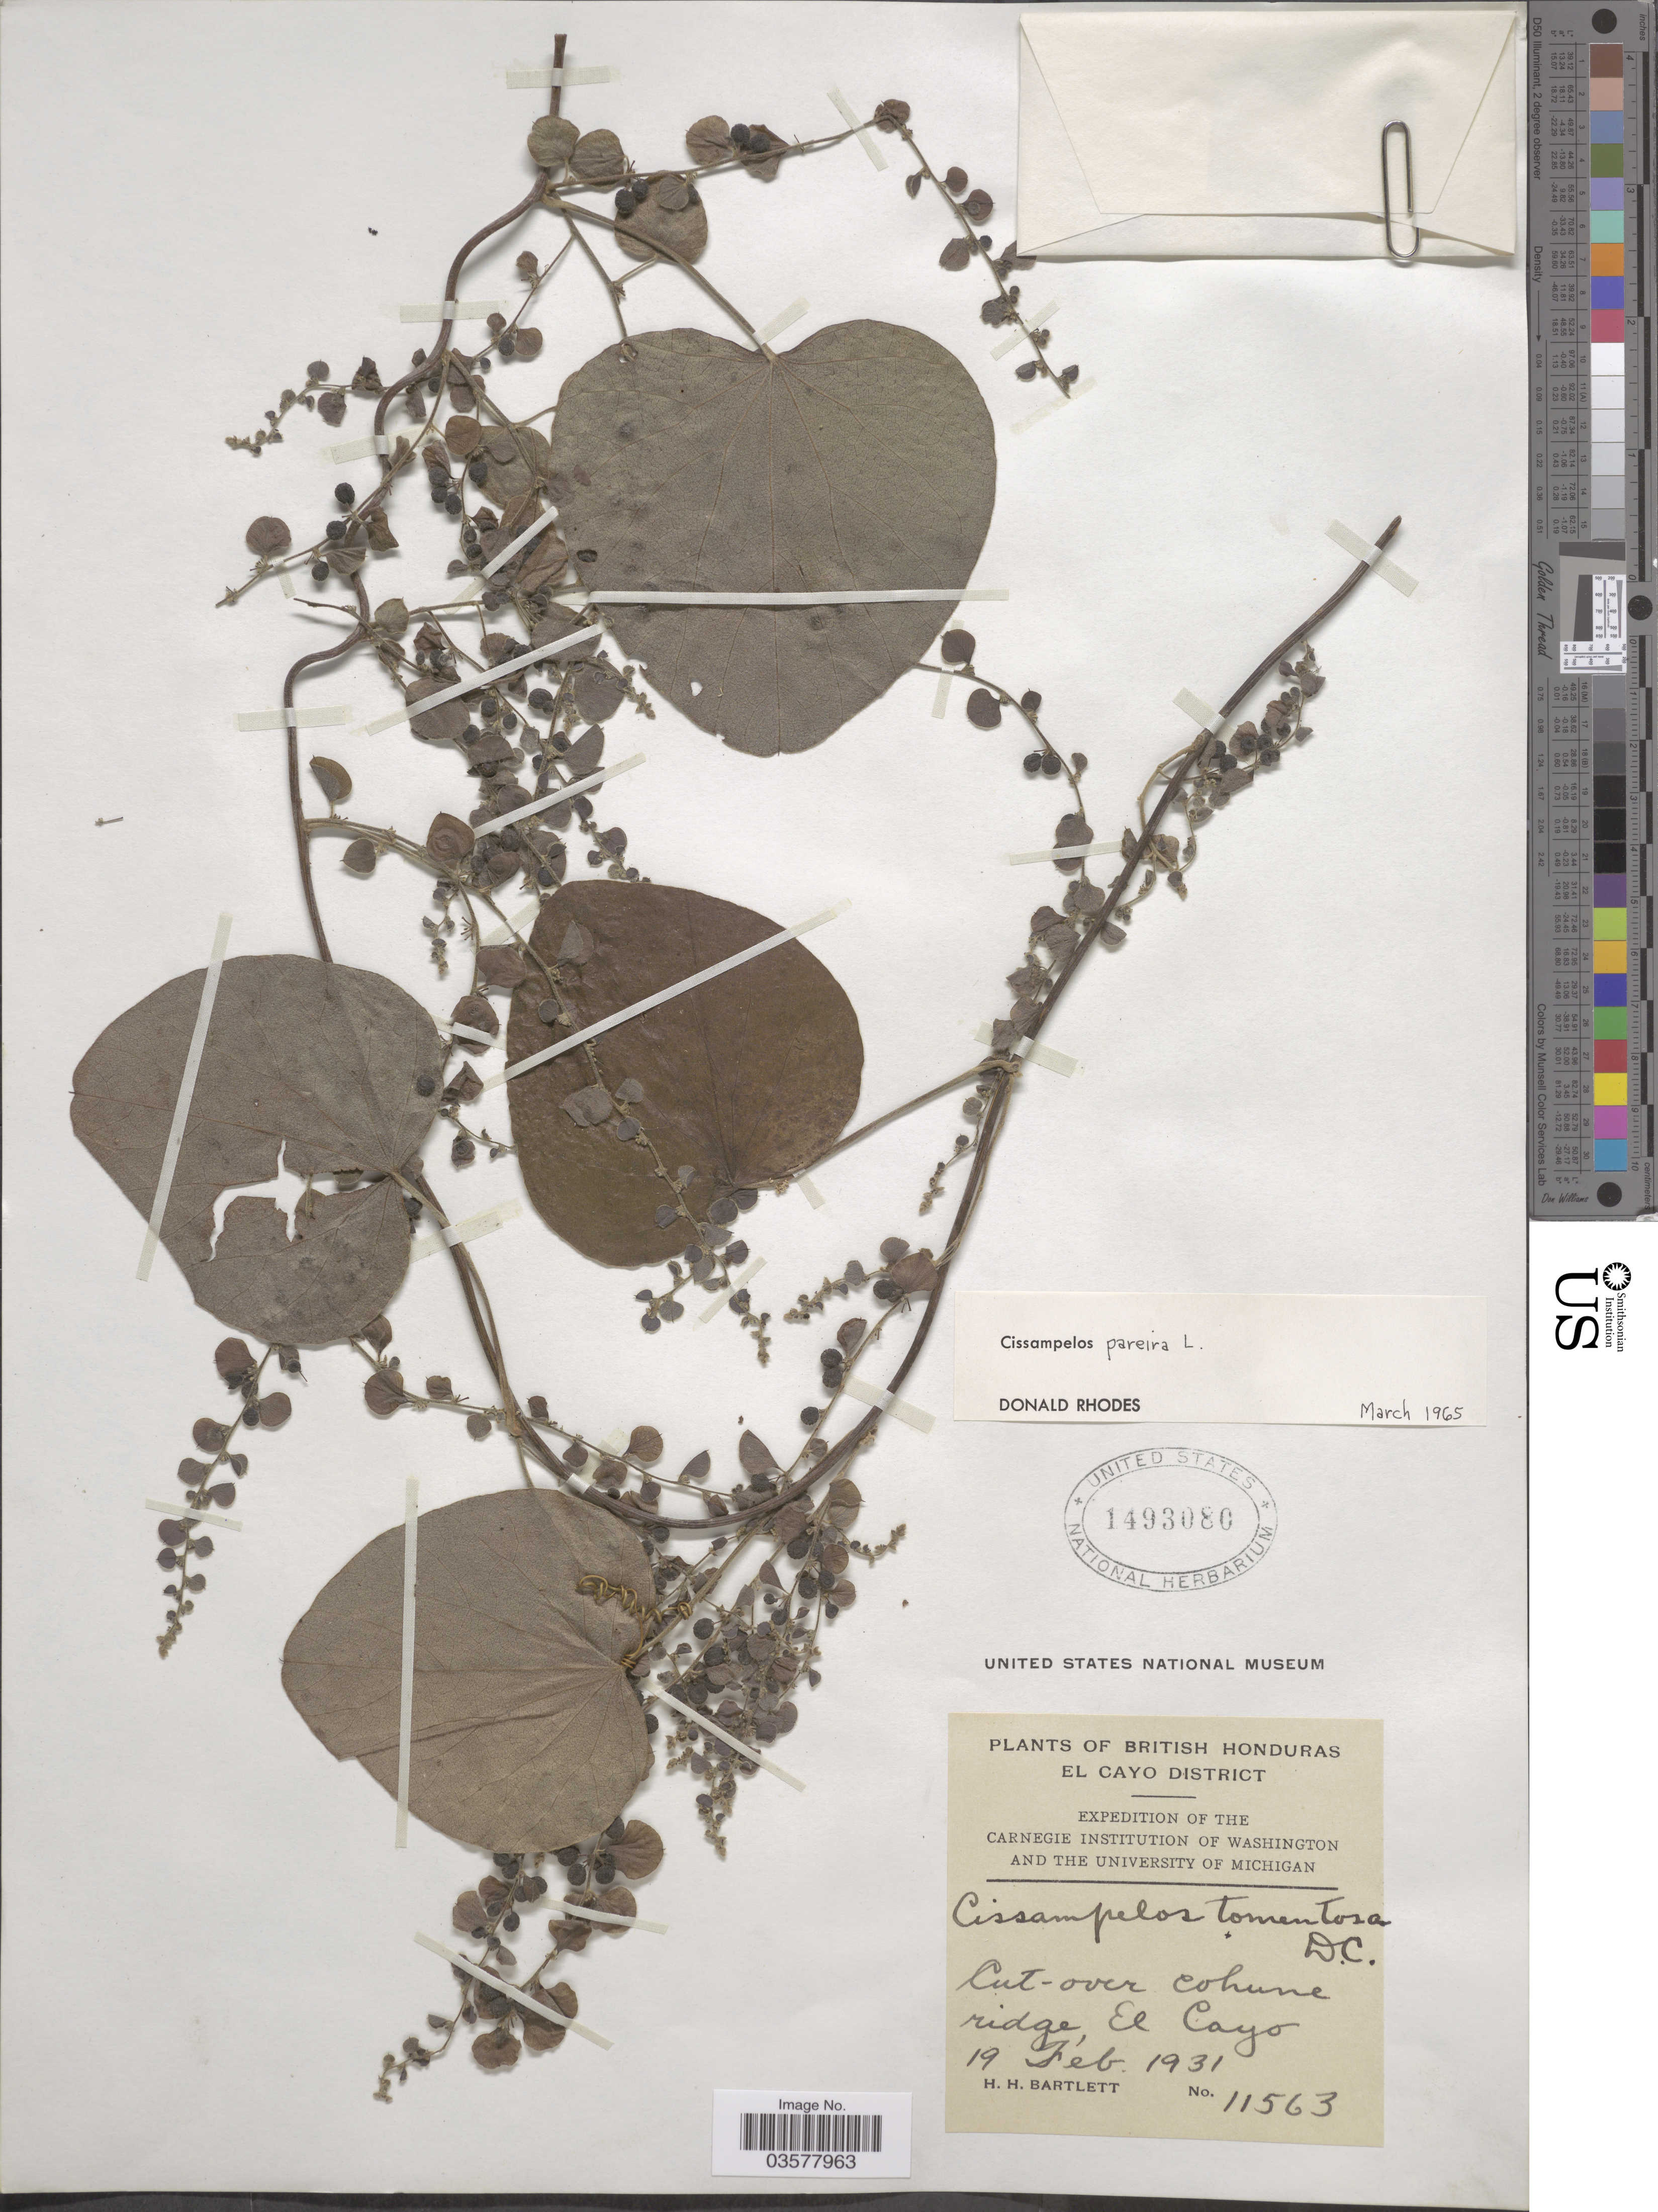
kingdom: Plantae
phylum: Tracheophyta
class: Magnoliopsida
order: Ranunculales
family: Menispermaceae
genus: Cissampelos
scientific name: Cissampelos pareira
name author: L.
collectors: H. H. Bartlett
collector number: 11563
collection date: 1931-02-19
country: Belize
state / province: Cayo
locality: British Honduras. El Cayo District. El Cayo.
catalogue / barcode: US 1493080